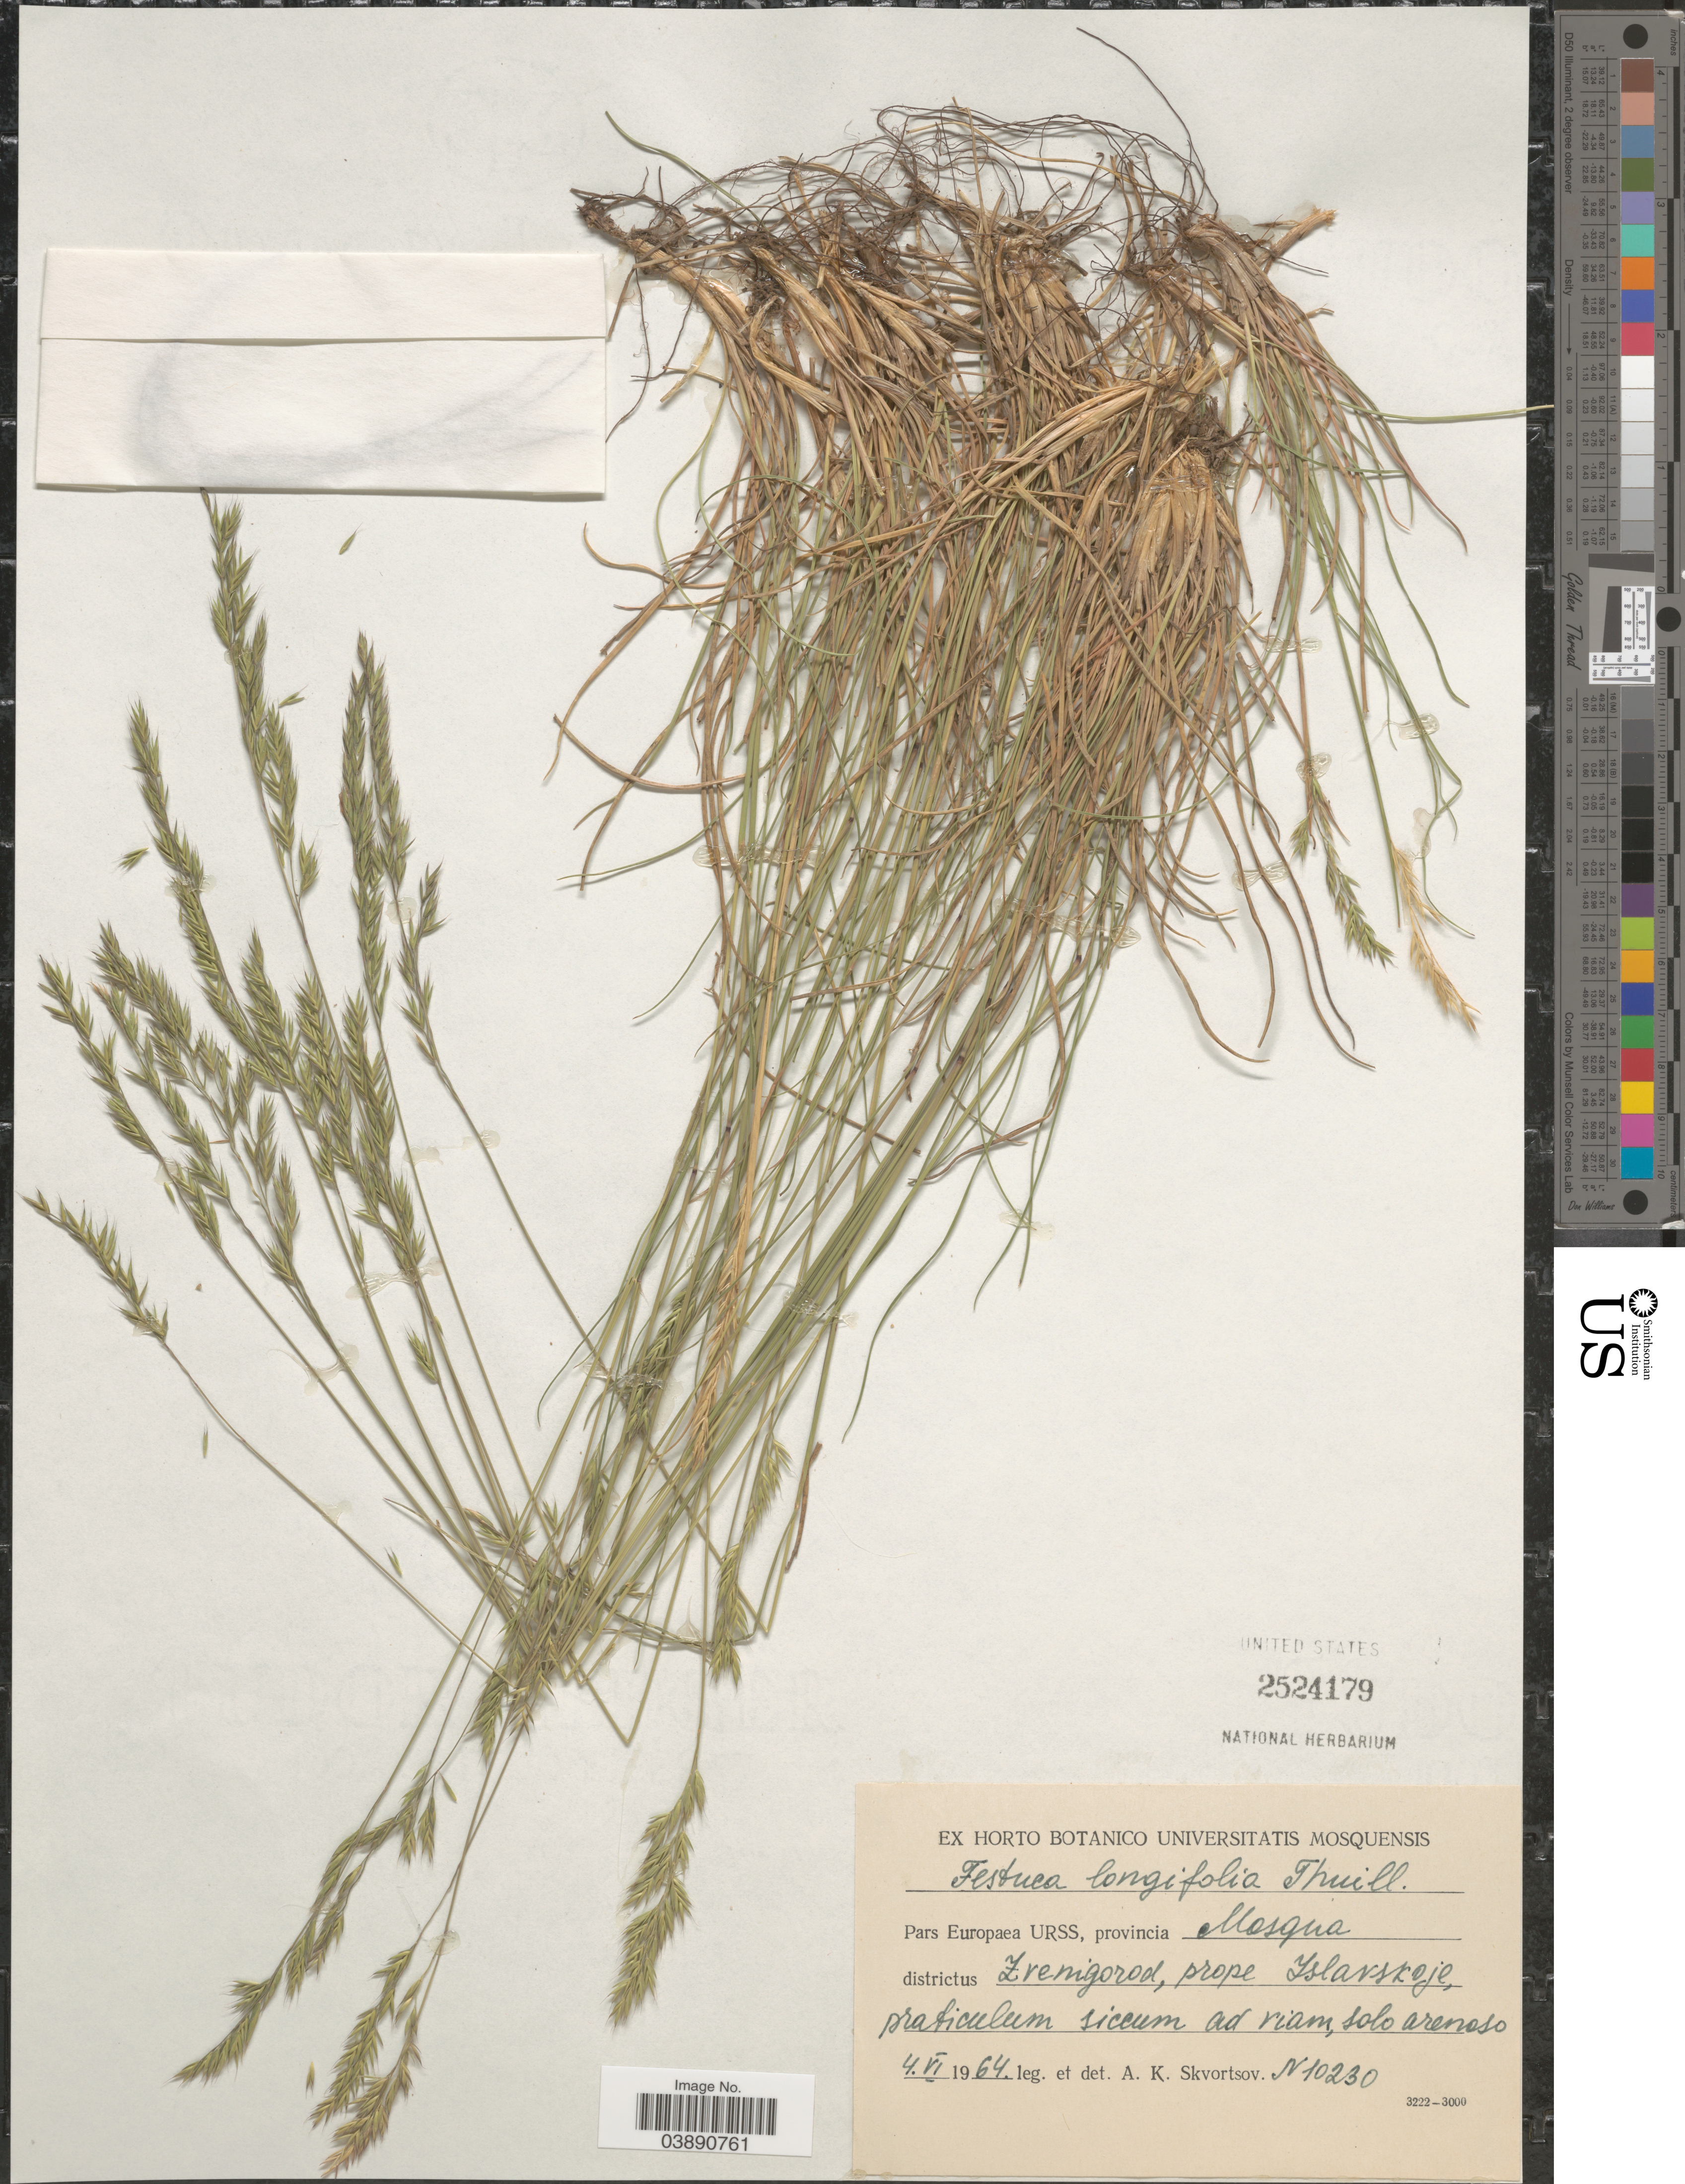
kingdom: Plantae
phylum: Tracheophyta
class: Liliopsida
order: Poales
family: Poaceae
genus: Festuca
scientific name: Festuca longifolia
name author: Thuill.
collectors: A. K. Skvortsov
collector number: N10230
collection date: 1964-06-04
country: Russian Federation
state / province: Moscow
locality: Pars Eurpaea URSS, provincia Mosqua districtus Zvenigorod, prope Islavskoye, praticulum siccum ad viam, solo arenoso.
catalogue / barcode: US 2524179